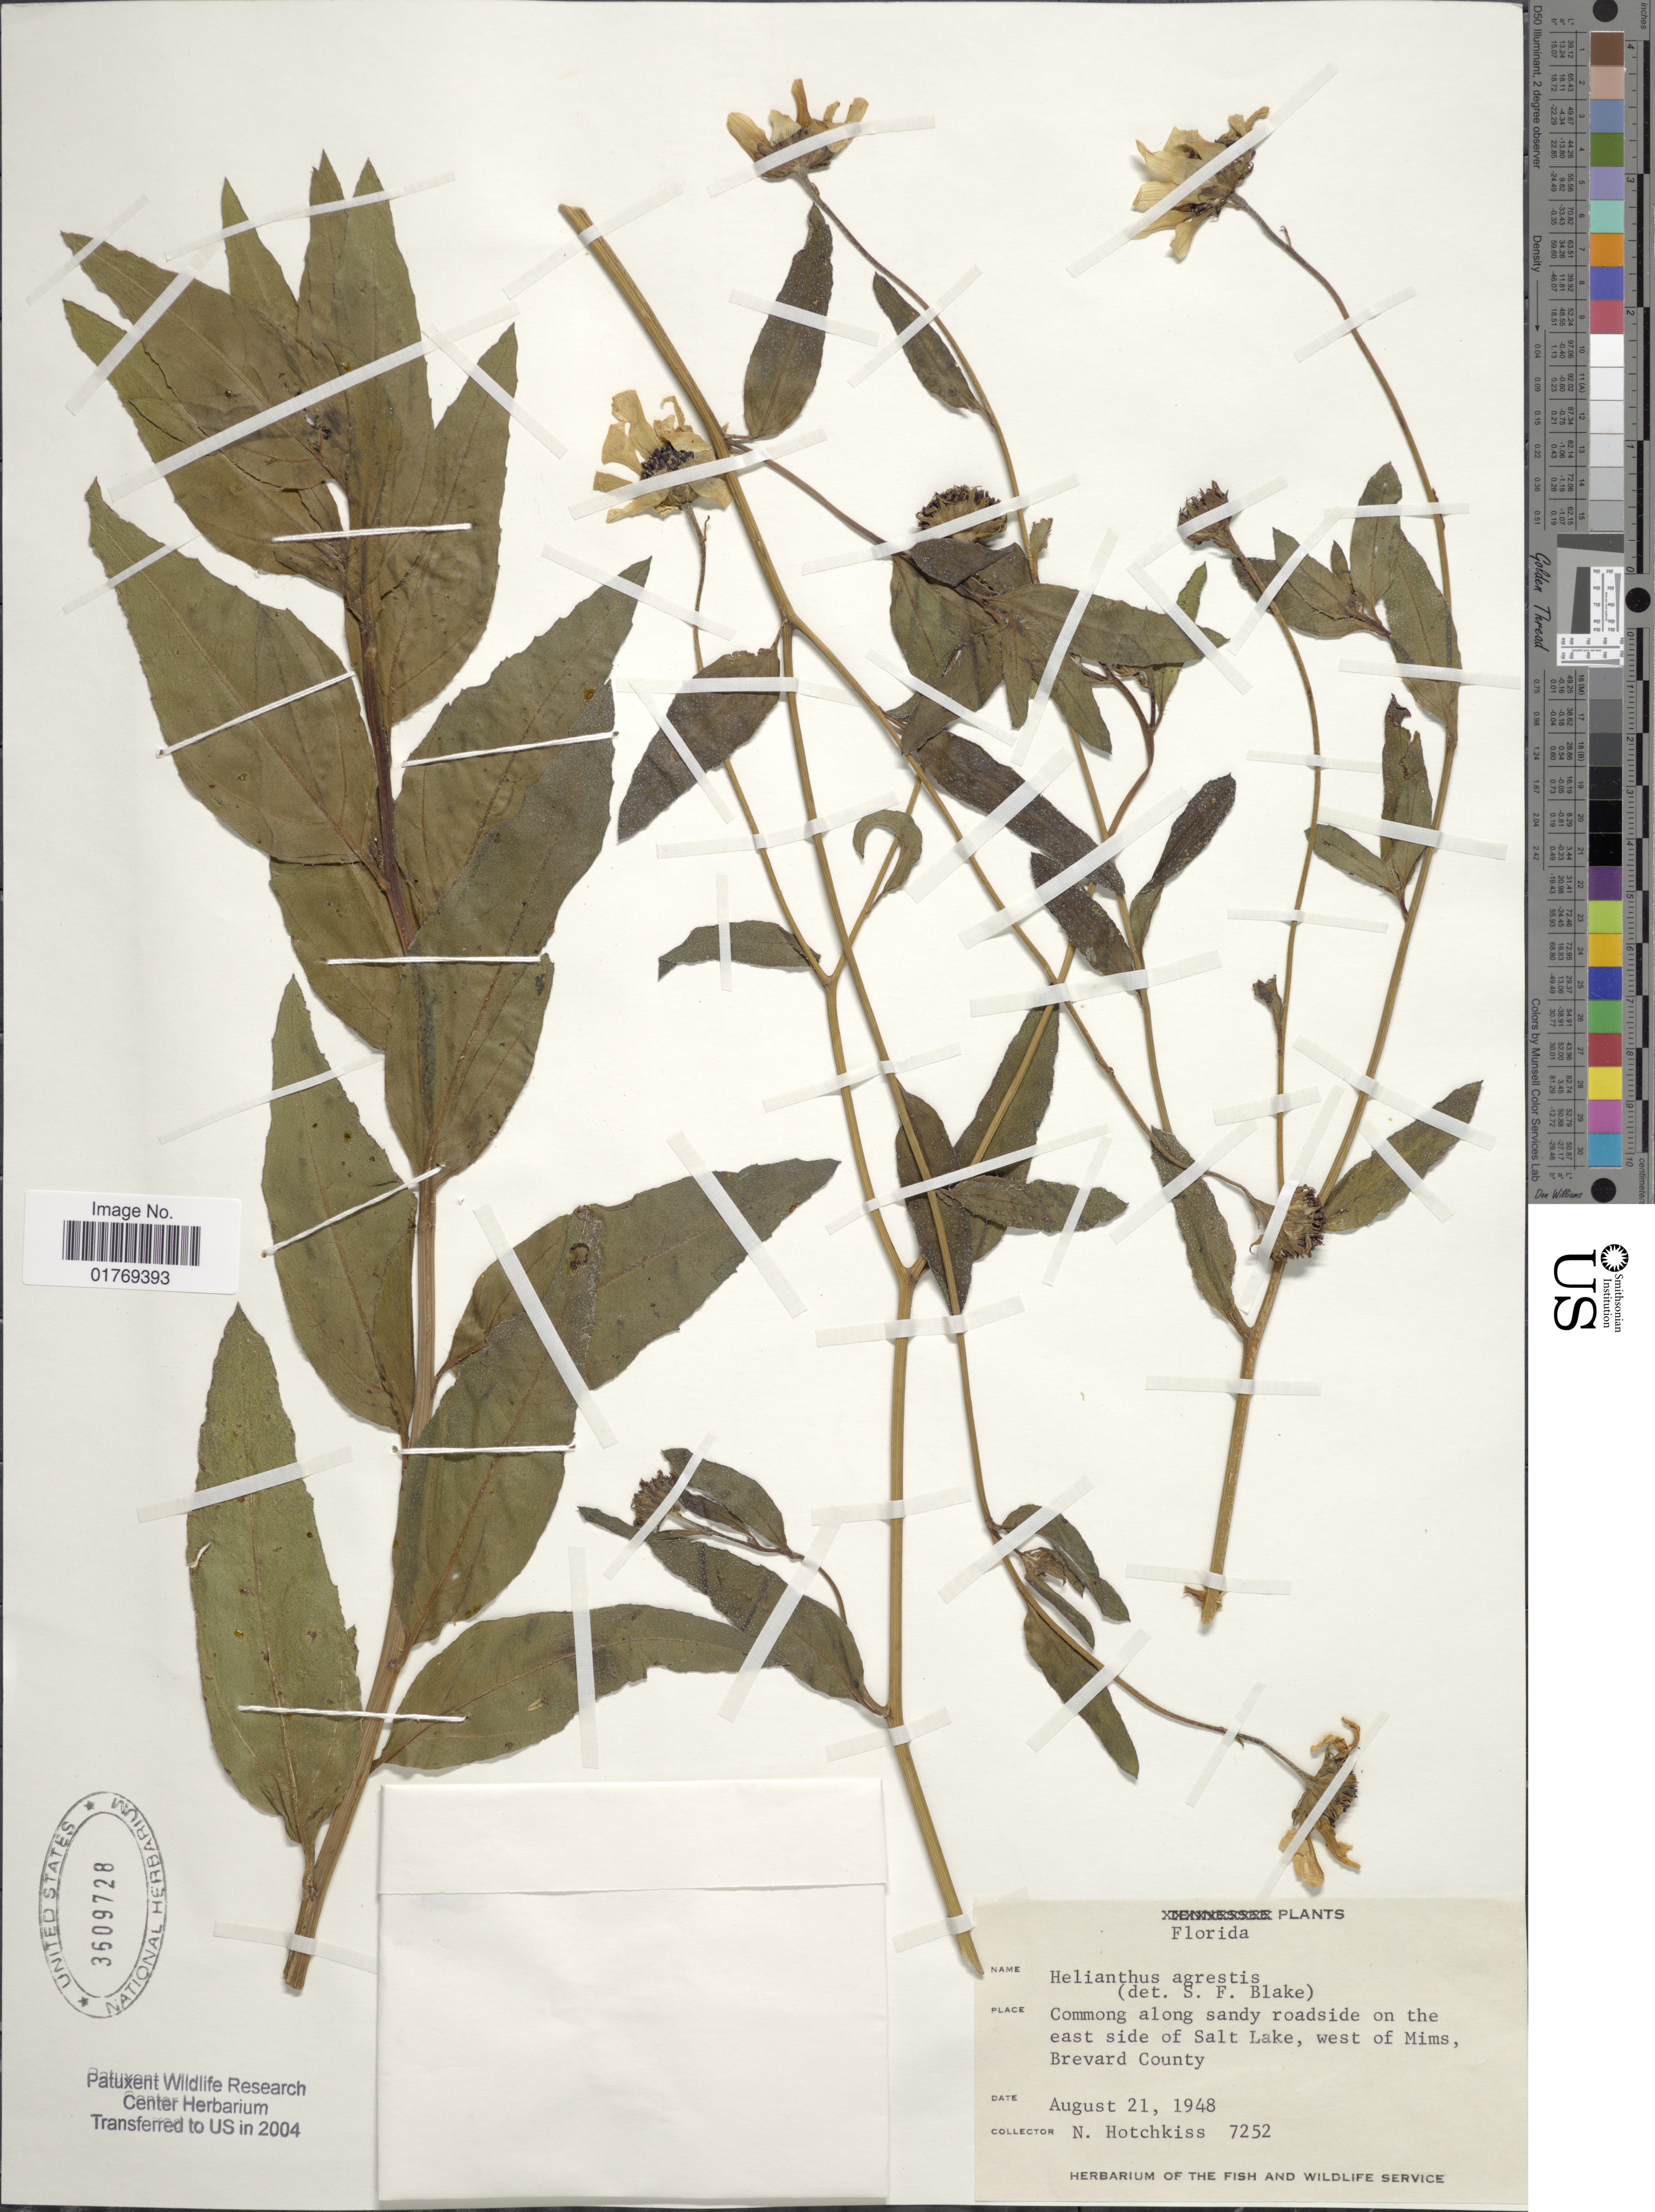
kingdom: Plantae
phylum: Tracheophyta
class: Magnoliopsida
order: Asterales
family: Asteraceae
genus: Helianthus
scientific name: Helianthus agrestis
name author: Pollard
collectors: N. Hotchkiss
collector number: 7252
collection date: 1948-08-21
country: United States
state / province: Florida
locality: Commong along sandy roadside on the east side of Salt Lake, west of Mims, Brevard County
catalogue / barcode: US 3609728